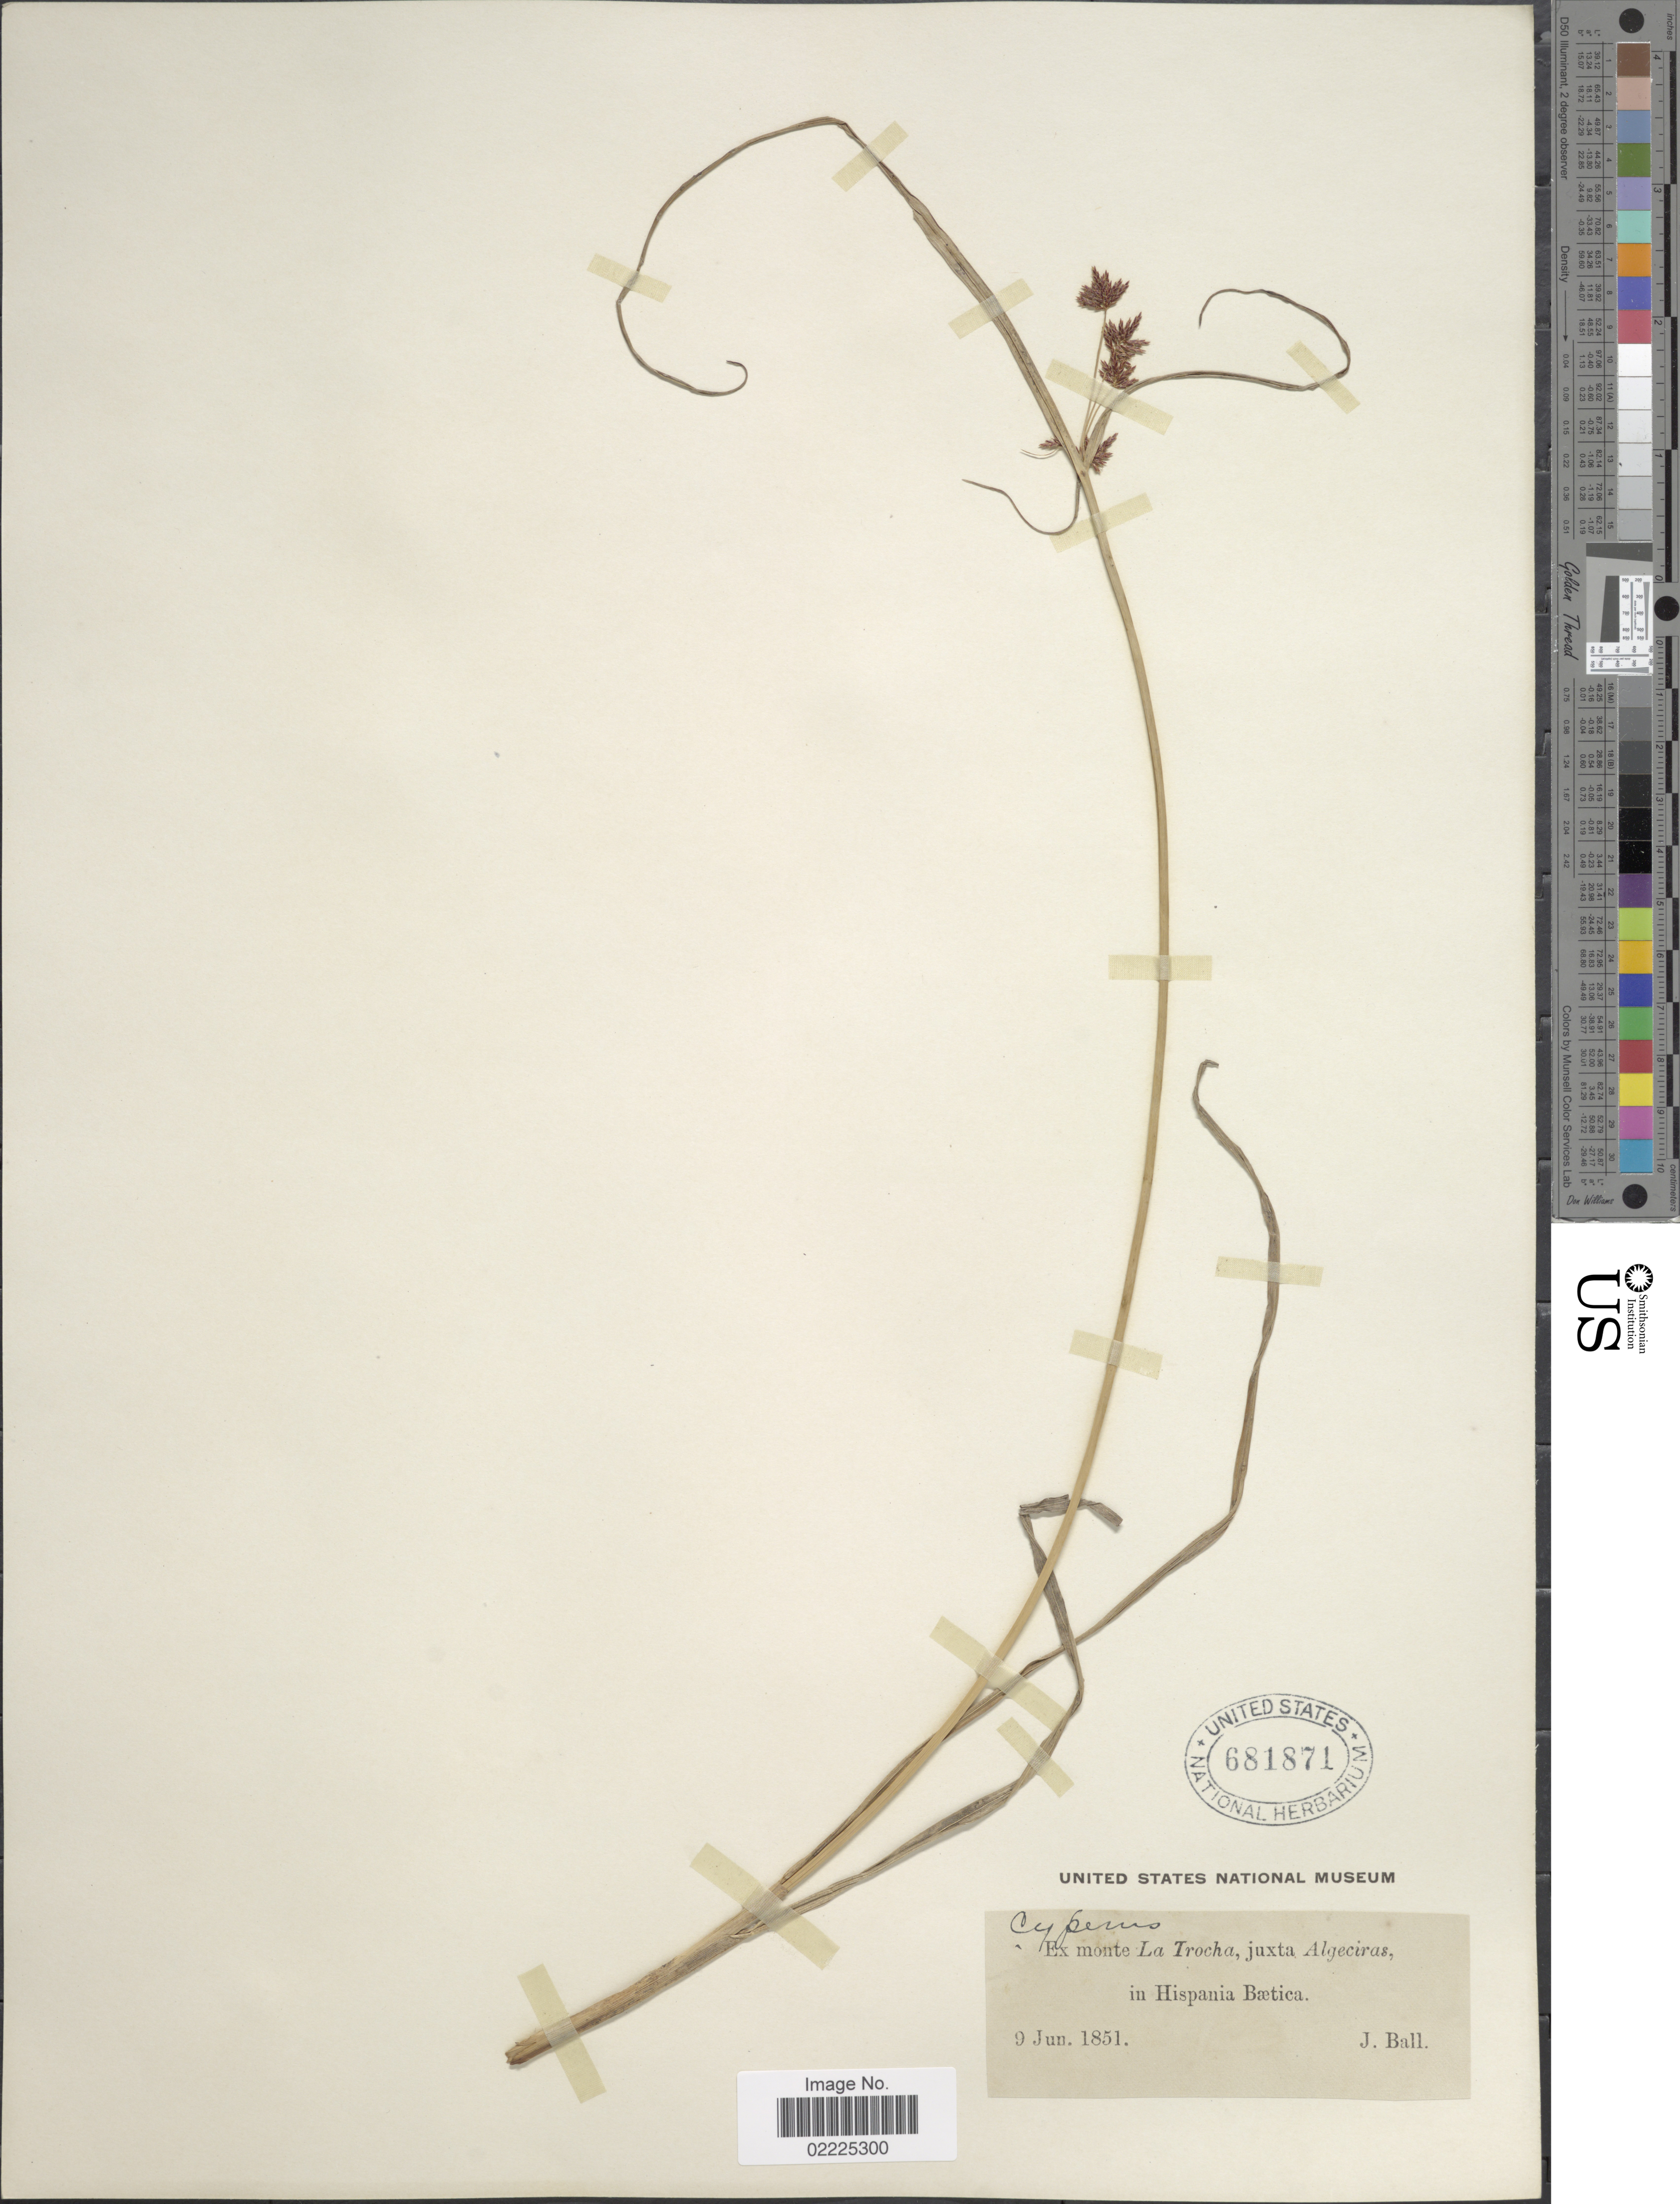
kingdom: Plantae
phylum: Tracheophyta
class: Liliopsida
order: Poales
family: Cyperaceae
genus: Cyperus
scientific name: Cyperus badius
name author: Desf.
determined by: Strong, Mark T., (BOT), Smithsonian Institution - National Museum of Natural History (UNITED STATES)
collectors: J. Ball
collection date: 1851-06-09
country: Spain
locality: Monte La Trocha, juxta Algeciras, in Hispania Baetica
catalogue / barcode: US 681871